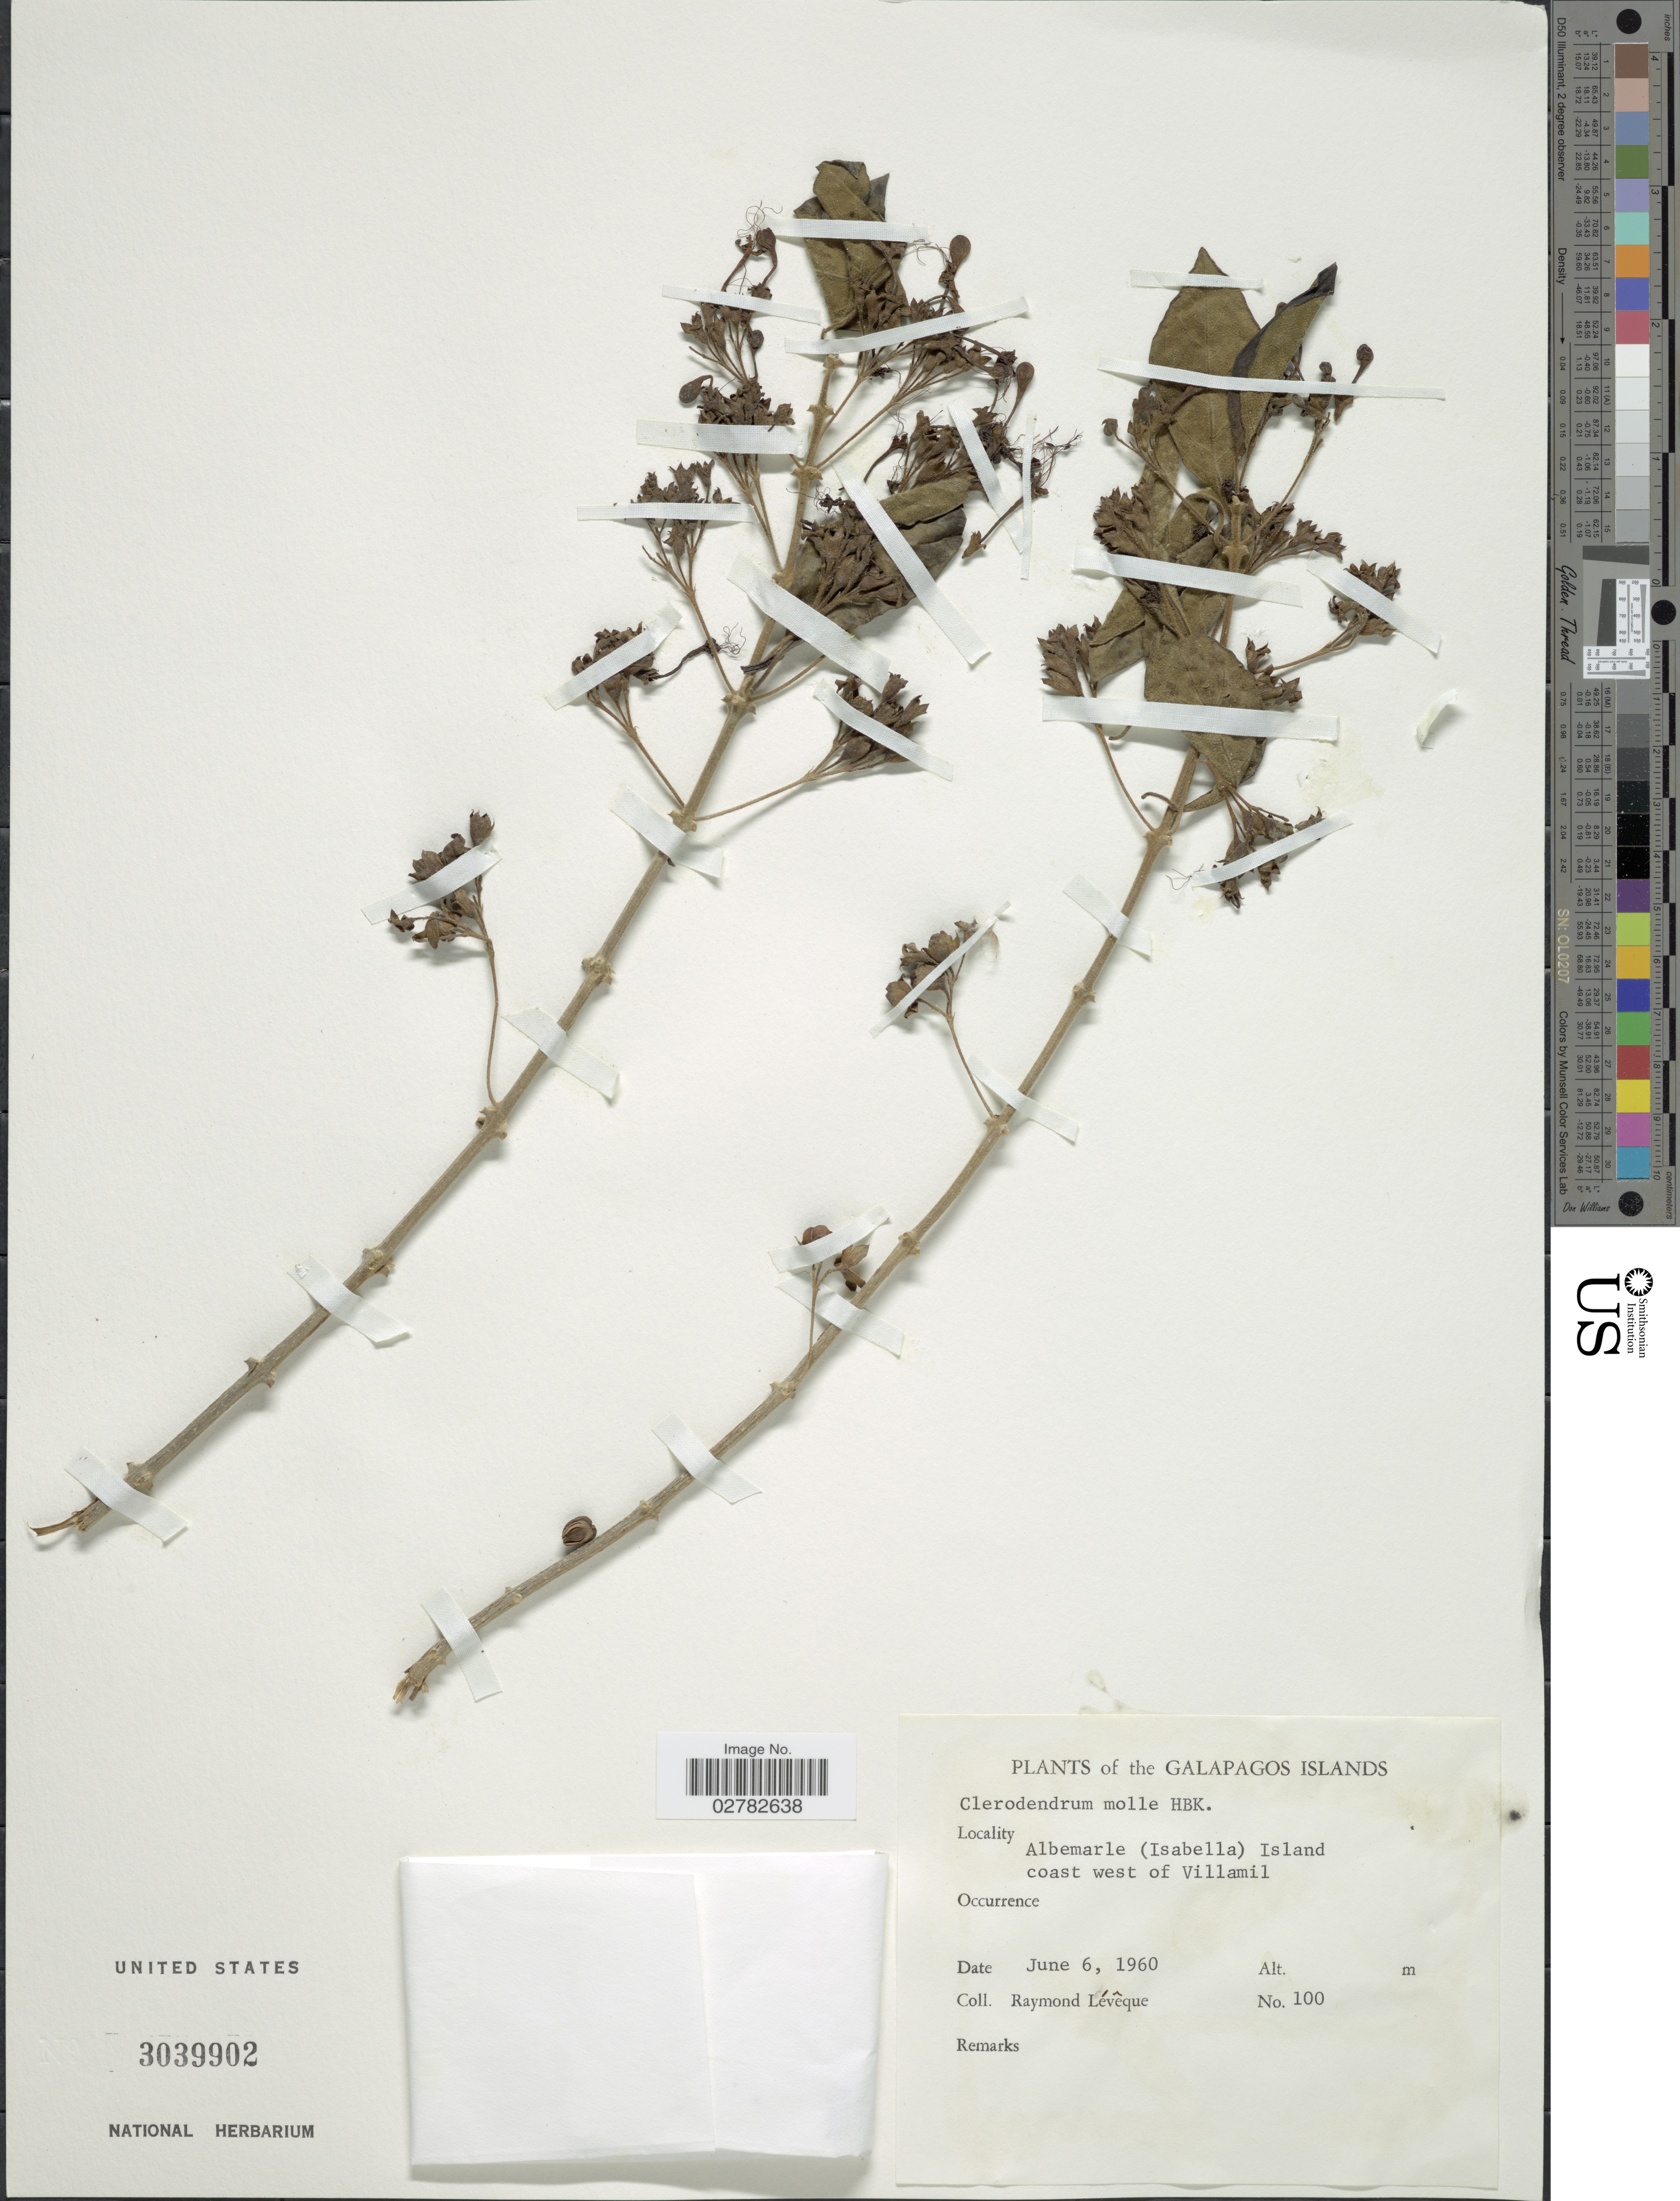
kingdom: Plantae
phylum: Tracheophyta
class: Magnoliopsida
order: Lamiales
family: Lamiaceae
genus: Clerodendrum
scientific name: Clerodendrum molle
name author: Kunth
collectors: R. Lévêque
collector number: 100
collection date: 1960-06-06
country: Ecuador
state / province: Colón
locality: Galapagos Islands. Albemarle (Isabella) Island, coast west of Villamil.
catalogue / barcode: US 3039902